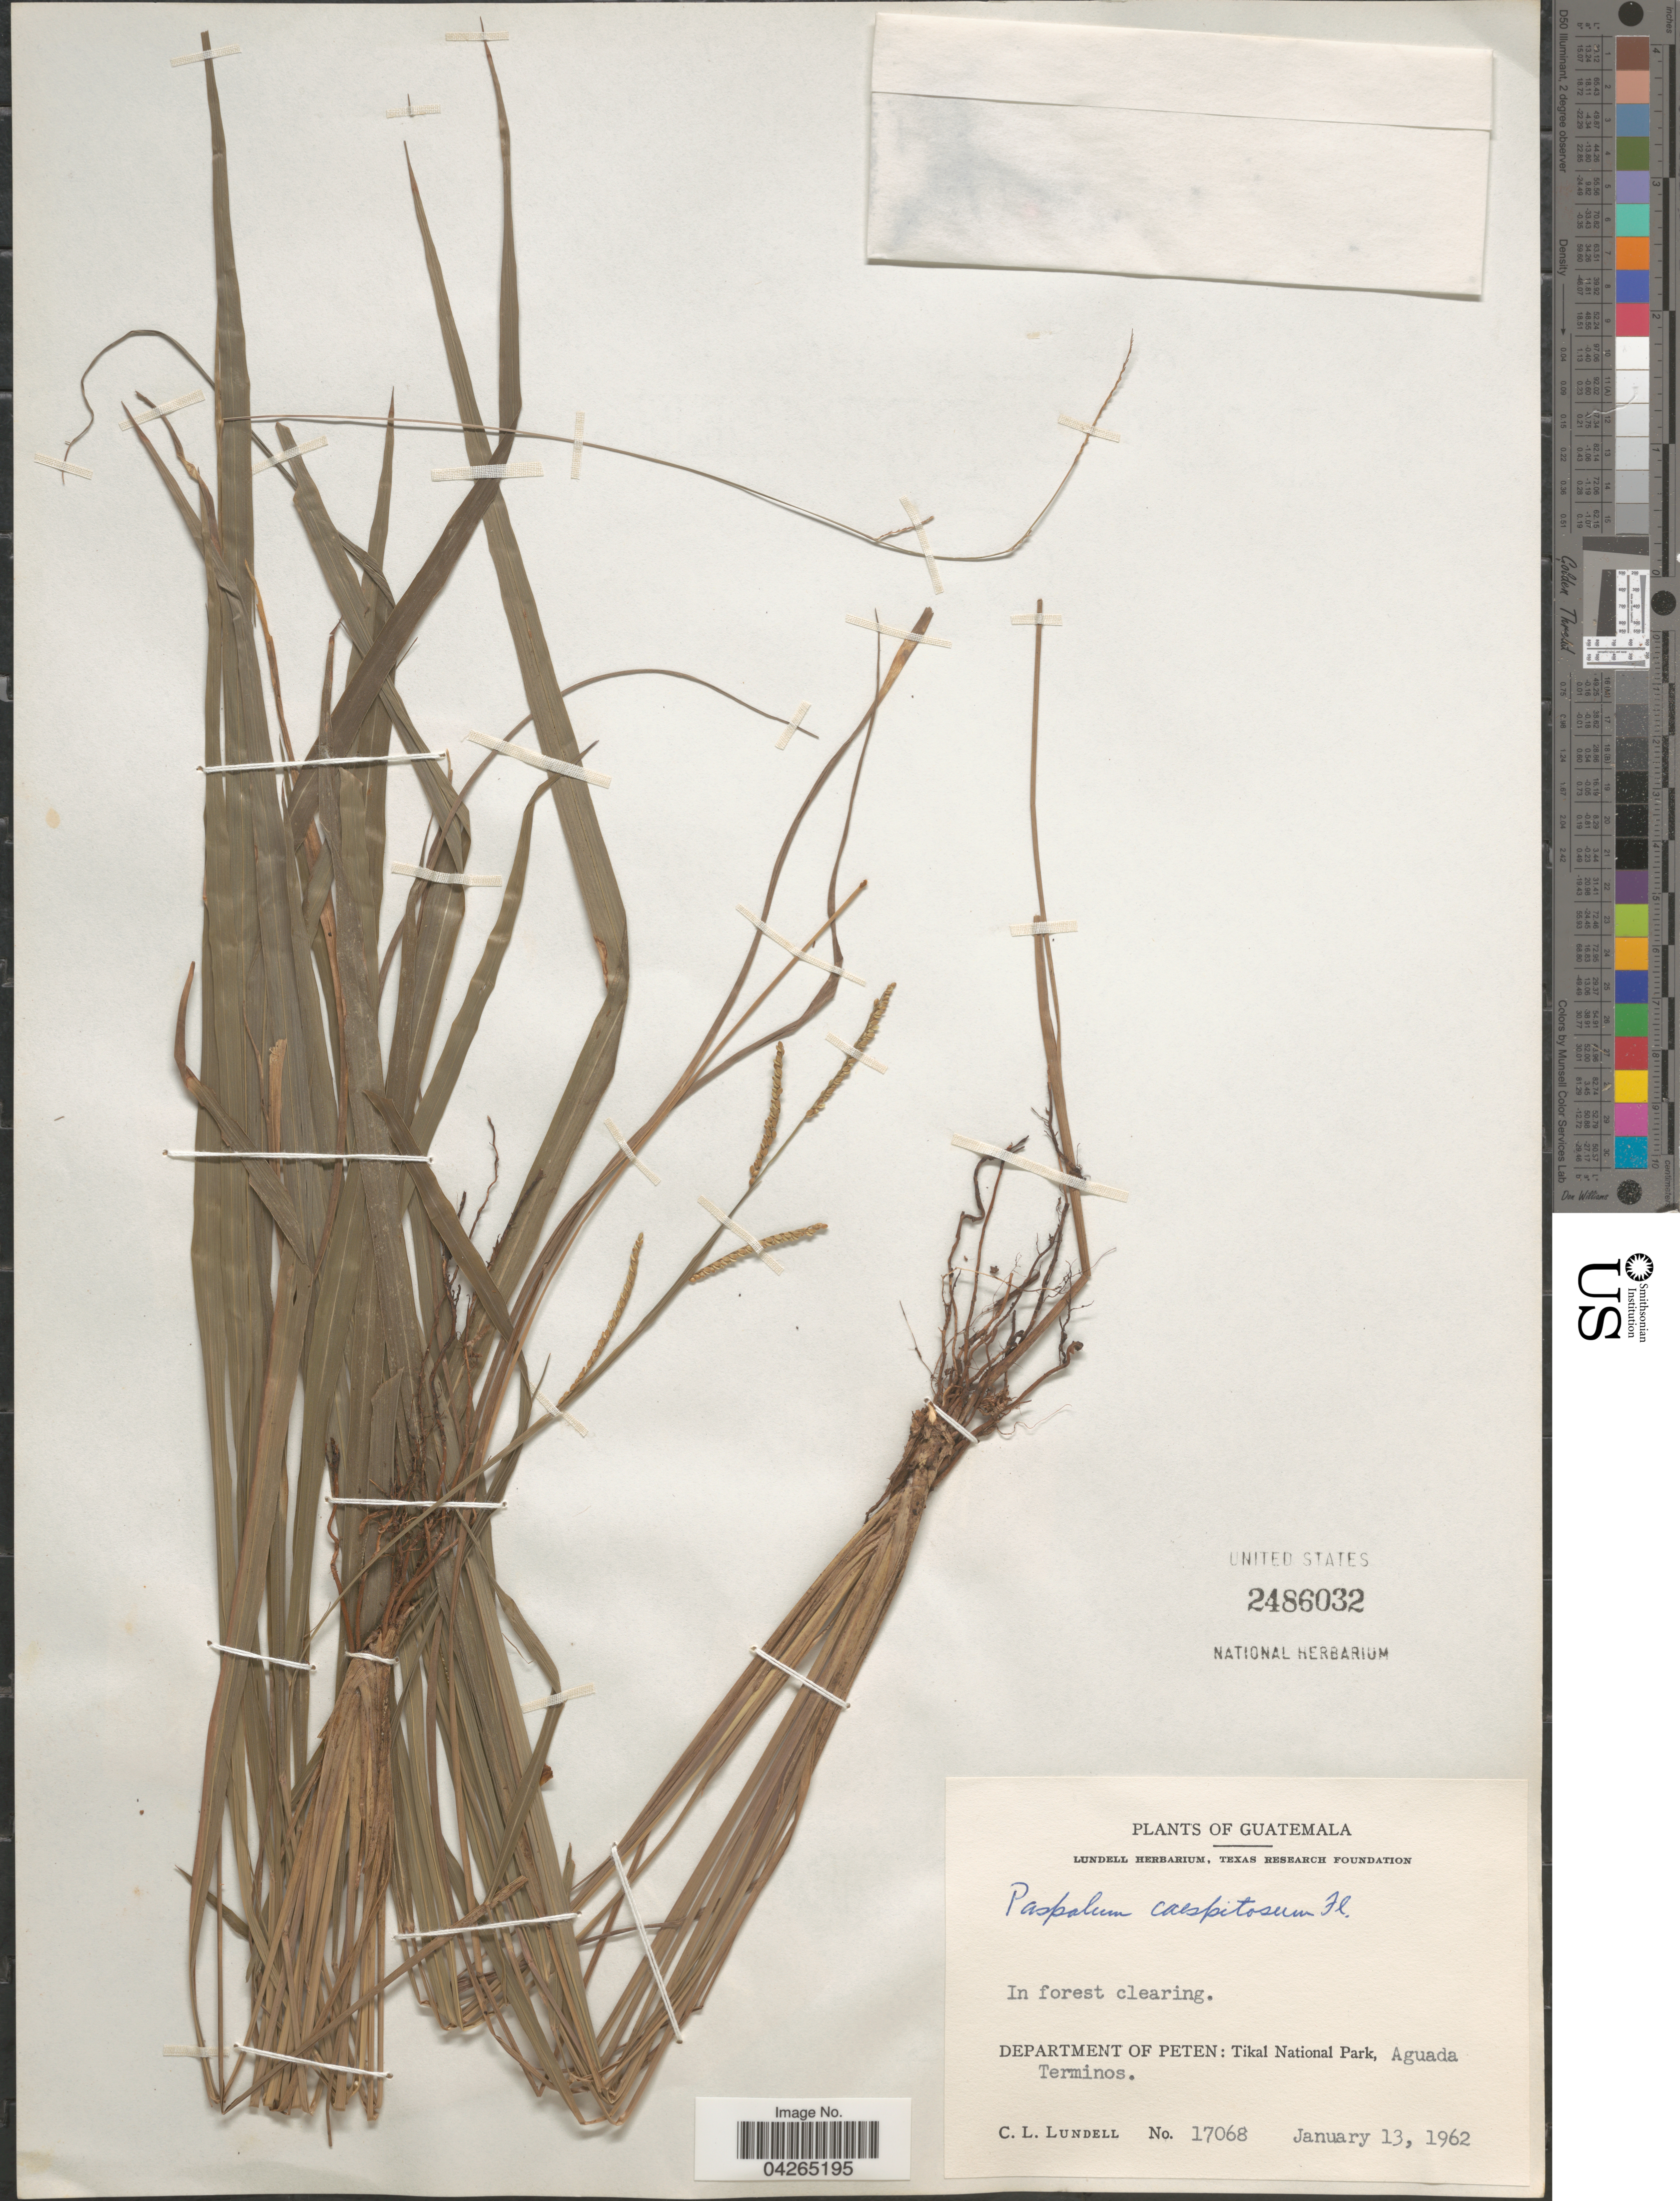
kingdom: Plantae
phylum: Tracheophyta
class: Liliopsida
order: Poales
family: Poaceae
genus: Paspalum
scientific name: Paspalum caespitosum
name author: Flüggé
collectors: C. L. Lundell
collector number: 17068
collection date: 1962-01-13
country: Guatemala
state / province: El Peten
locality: Department of Peten: Tikal National Park, Aguada Terminos.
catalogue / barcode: US 2486032